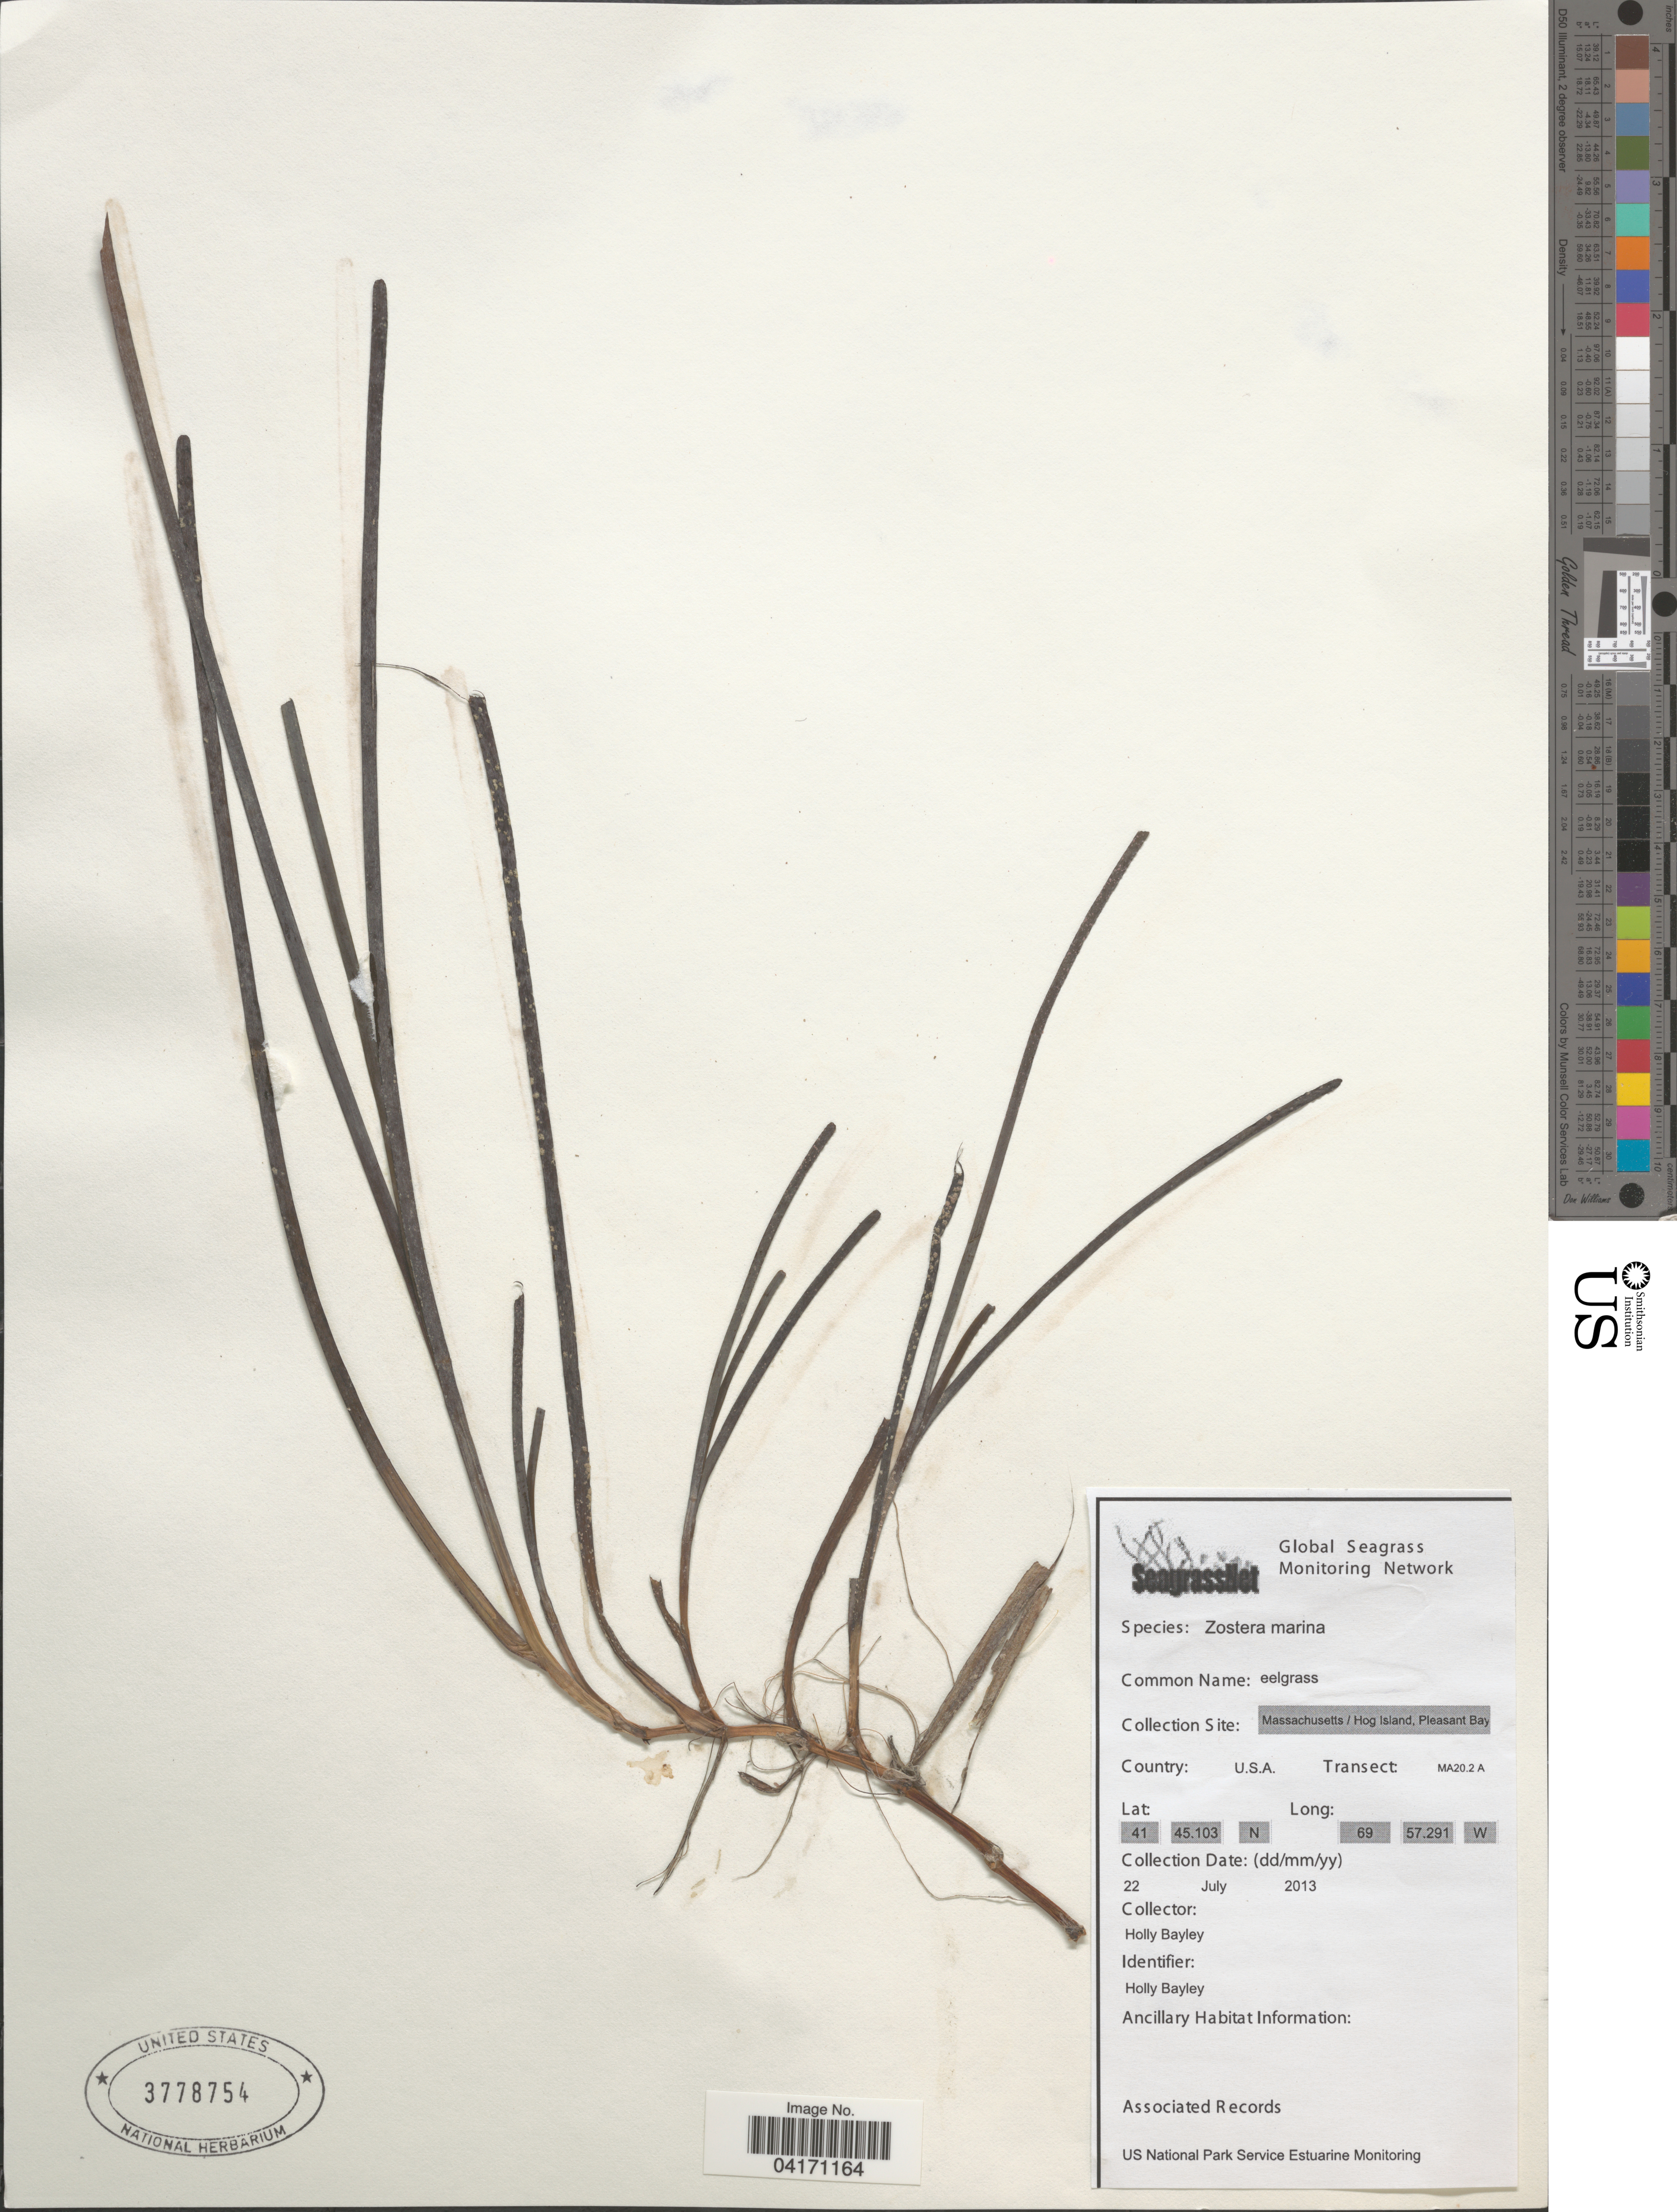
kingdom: Plantae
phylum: Tracheophyta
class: Liliopsida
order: Alismatales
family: Zosteraceae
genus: Zostera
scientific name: Zostera marina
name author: L.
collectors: H. Bayley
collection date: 2013-07-22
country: United States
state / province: Massachusetts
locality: Hog Island, Pleasant Bay. Transect: MA20.2 A.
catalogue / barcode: US 3778754